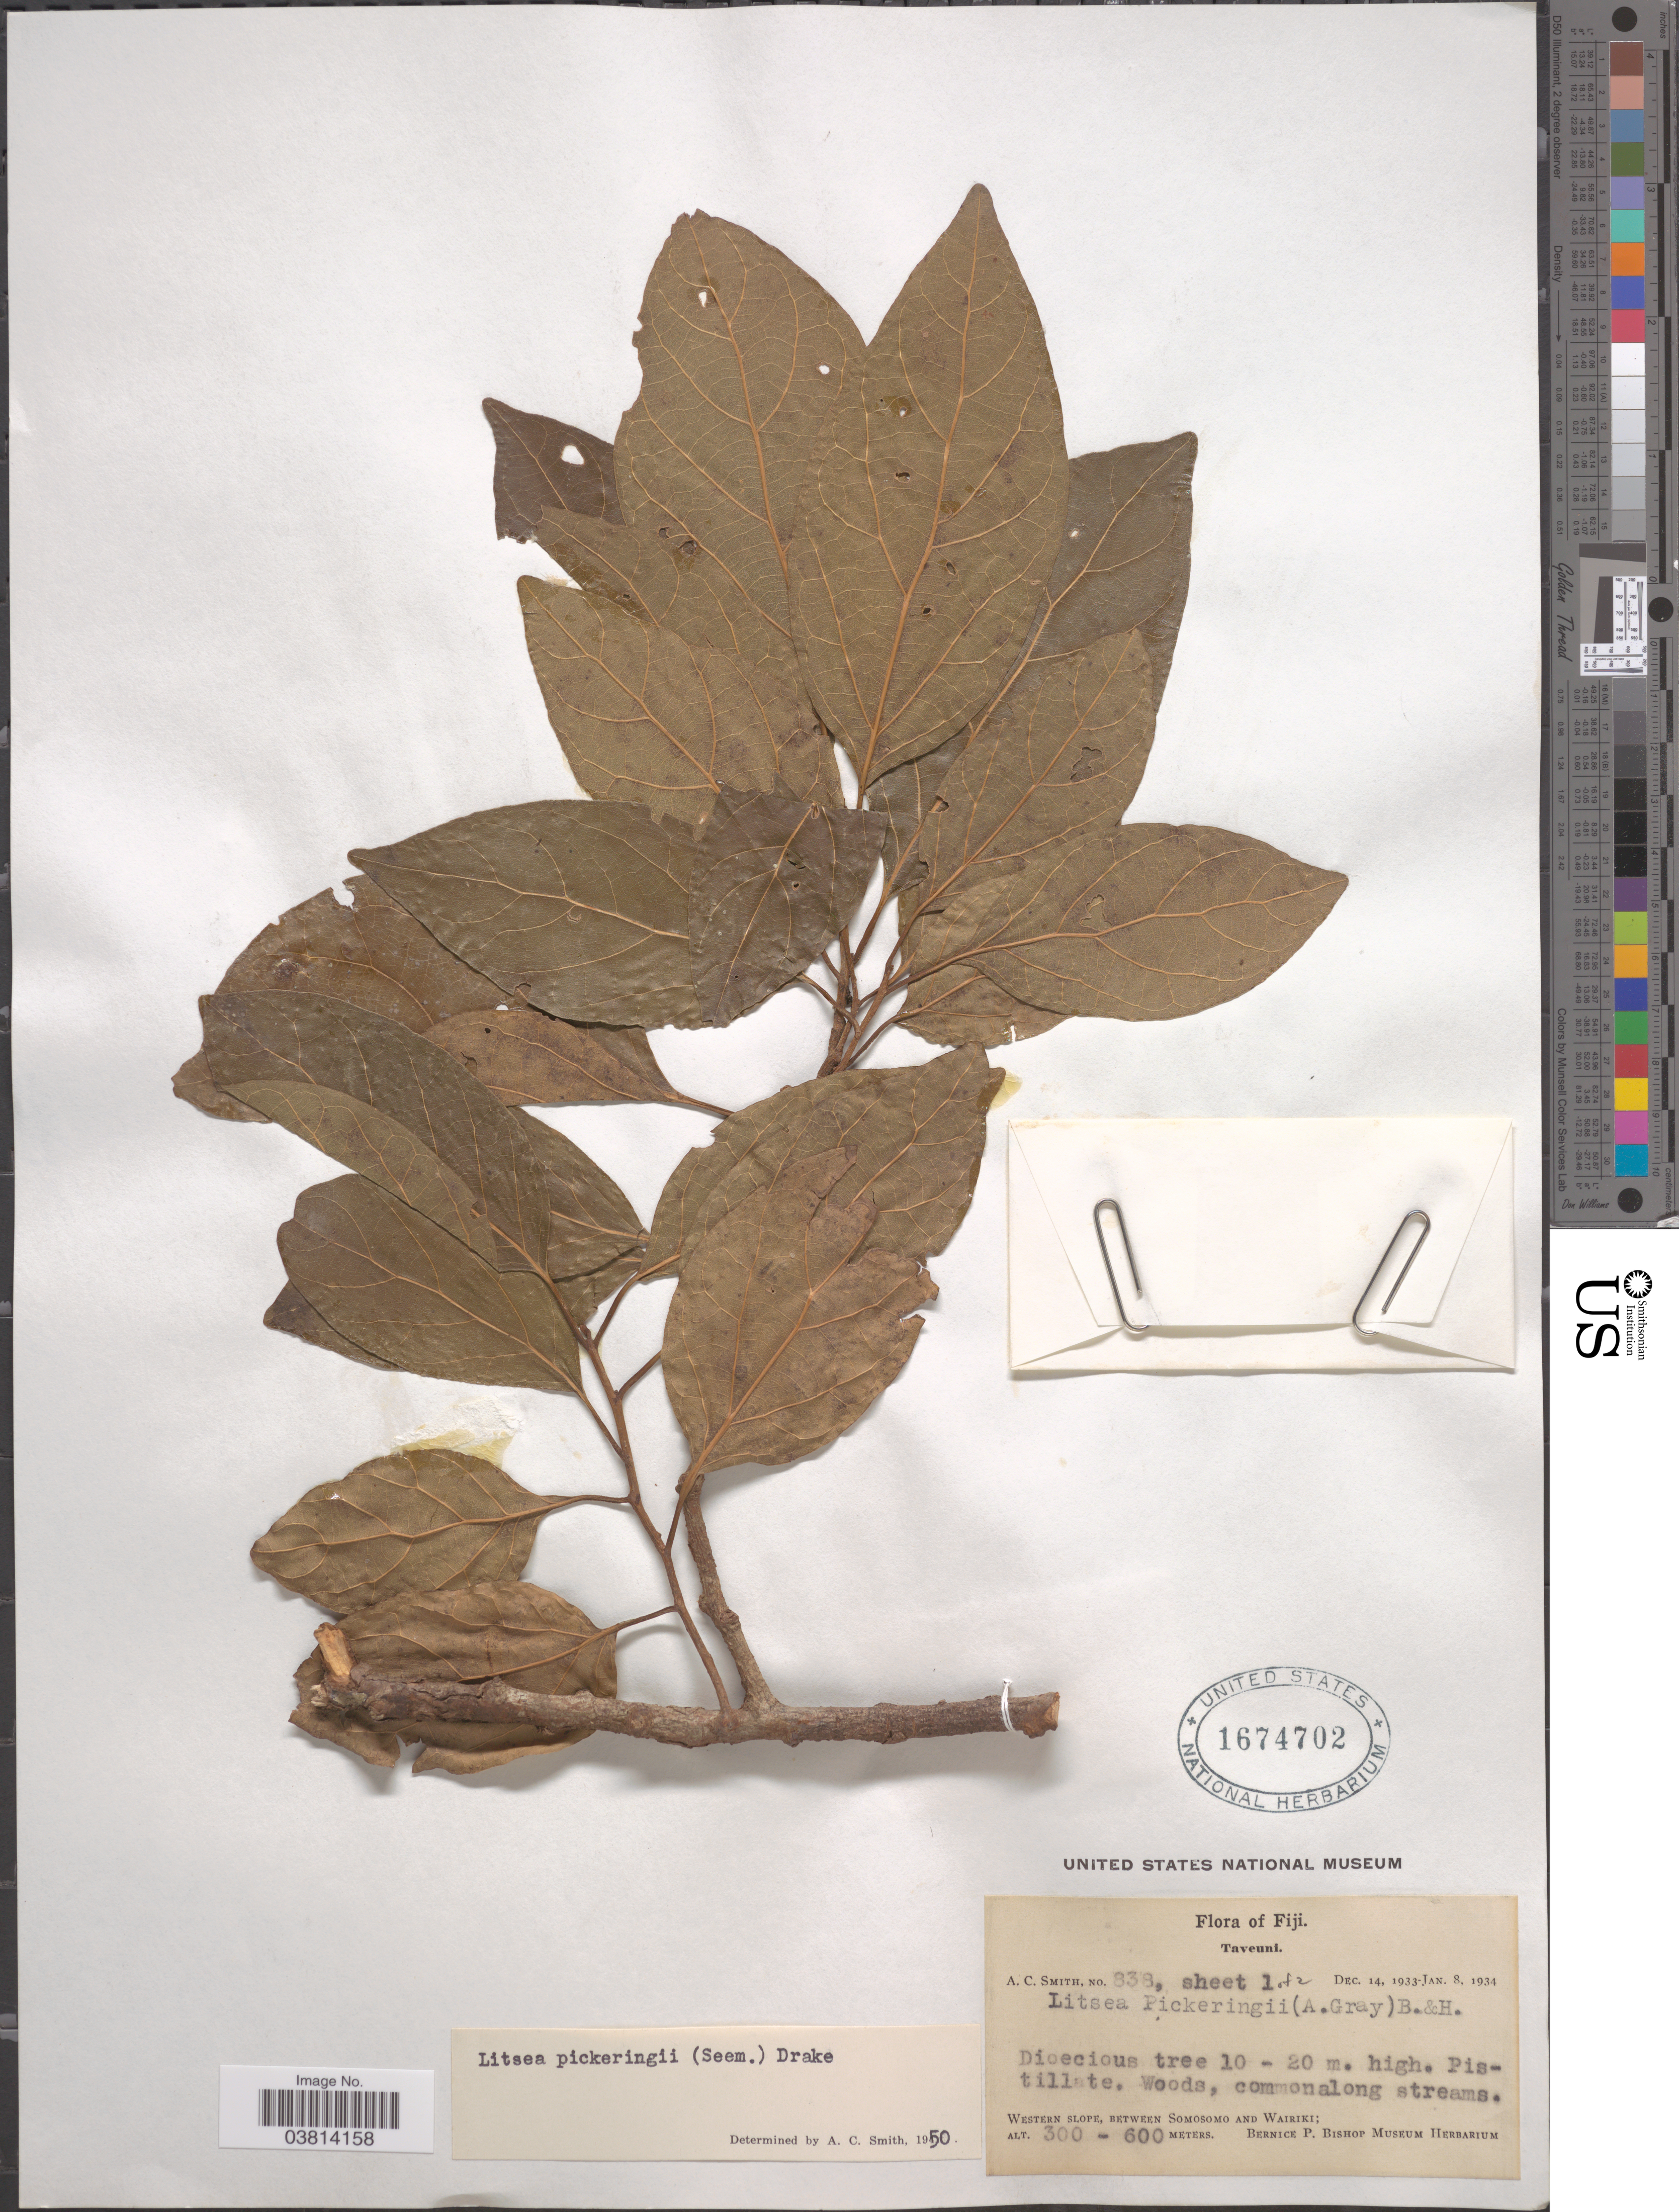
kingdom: Plantae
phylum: Tracheophyta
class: Magnoliopsida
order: Laurales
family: Lauraceae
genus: Litsea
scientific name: Litsea pickeringii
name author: Benth. & Hook. f. ex Drake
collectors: A. C. Smith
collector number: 838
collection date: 1933-12-14/1934-01-08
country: Fiji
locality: Taveuni. Along streams. Western slope, between Somosomo and Wairiki.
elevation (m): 300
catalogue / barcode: US 1674702